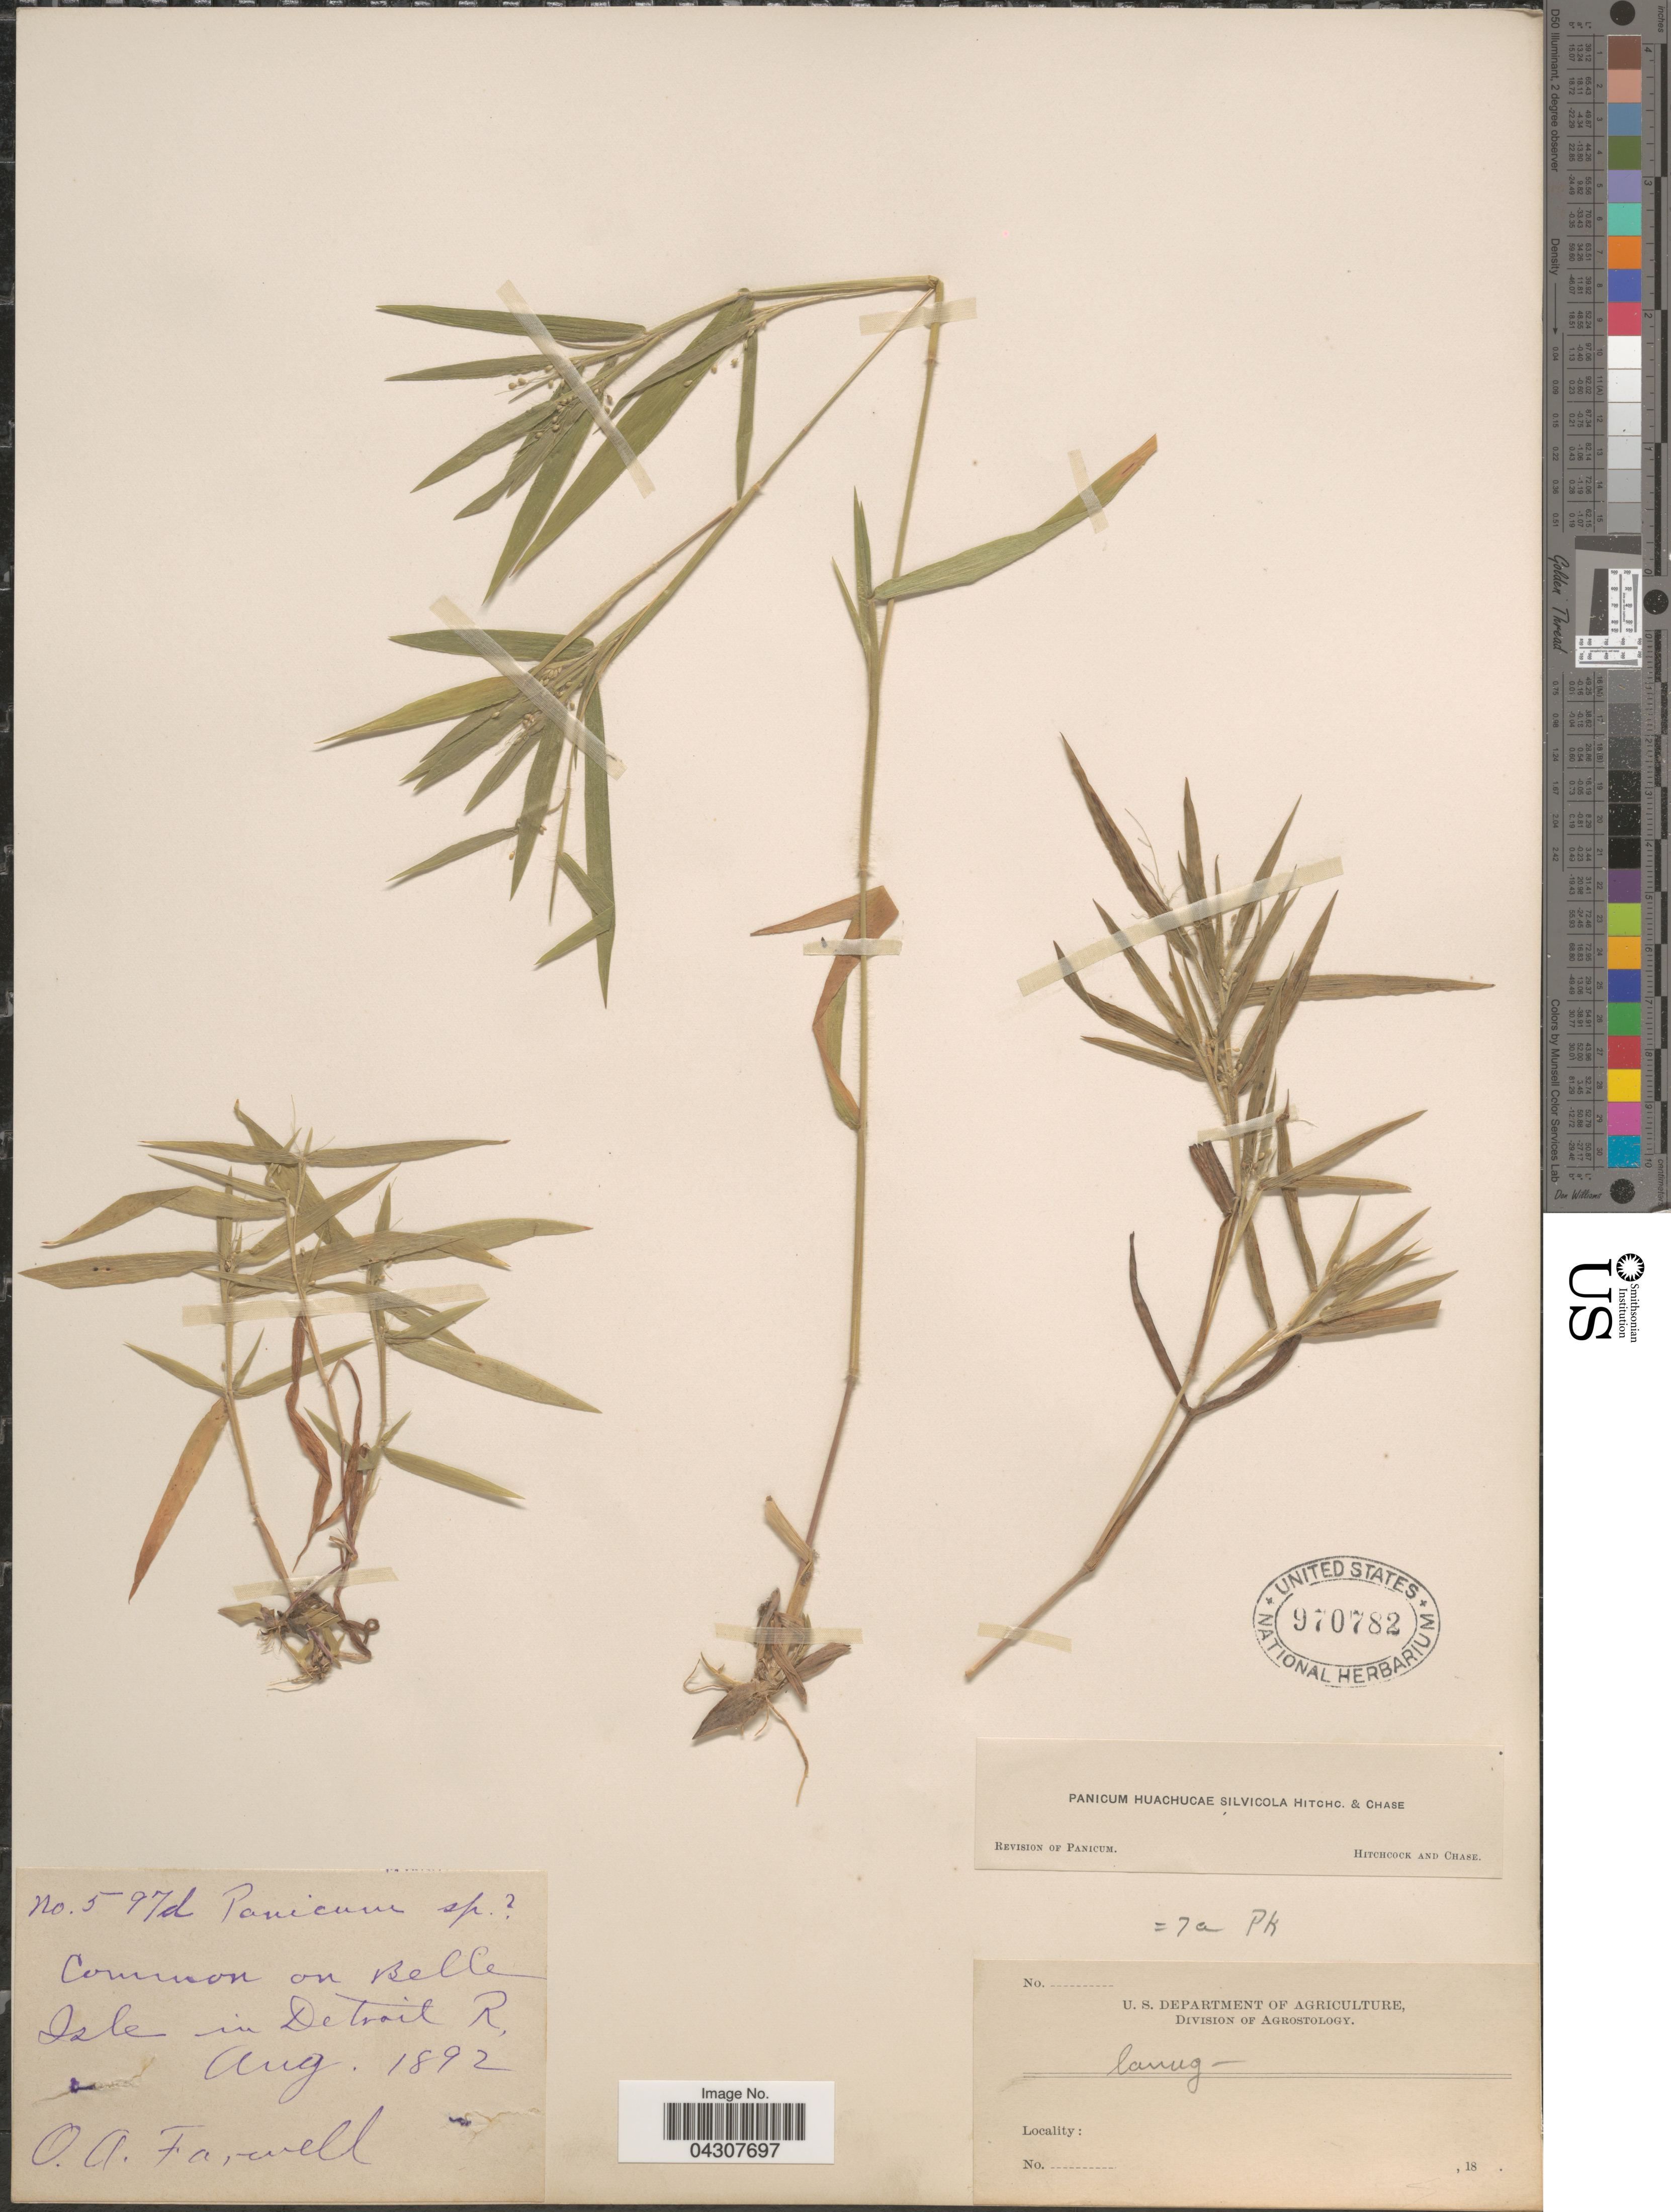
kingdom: Plantae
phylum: Tracheophyta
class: Liliopsida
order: Poales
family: Poaceae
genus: Dichanthelium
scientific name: Dichanthelium acuminatum var. acuminatum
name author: (Sw.) Gould & C.A. Clark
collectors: O. Farwell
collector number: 597d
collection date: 1892-08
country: United States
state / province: Michigan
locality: On Belle Isle in Detroit R.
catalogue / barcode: US 970782